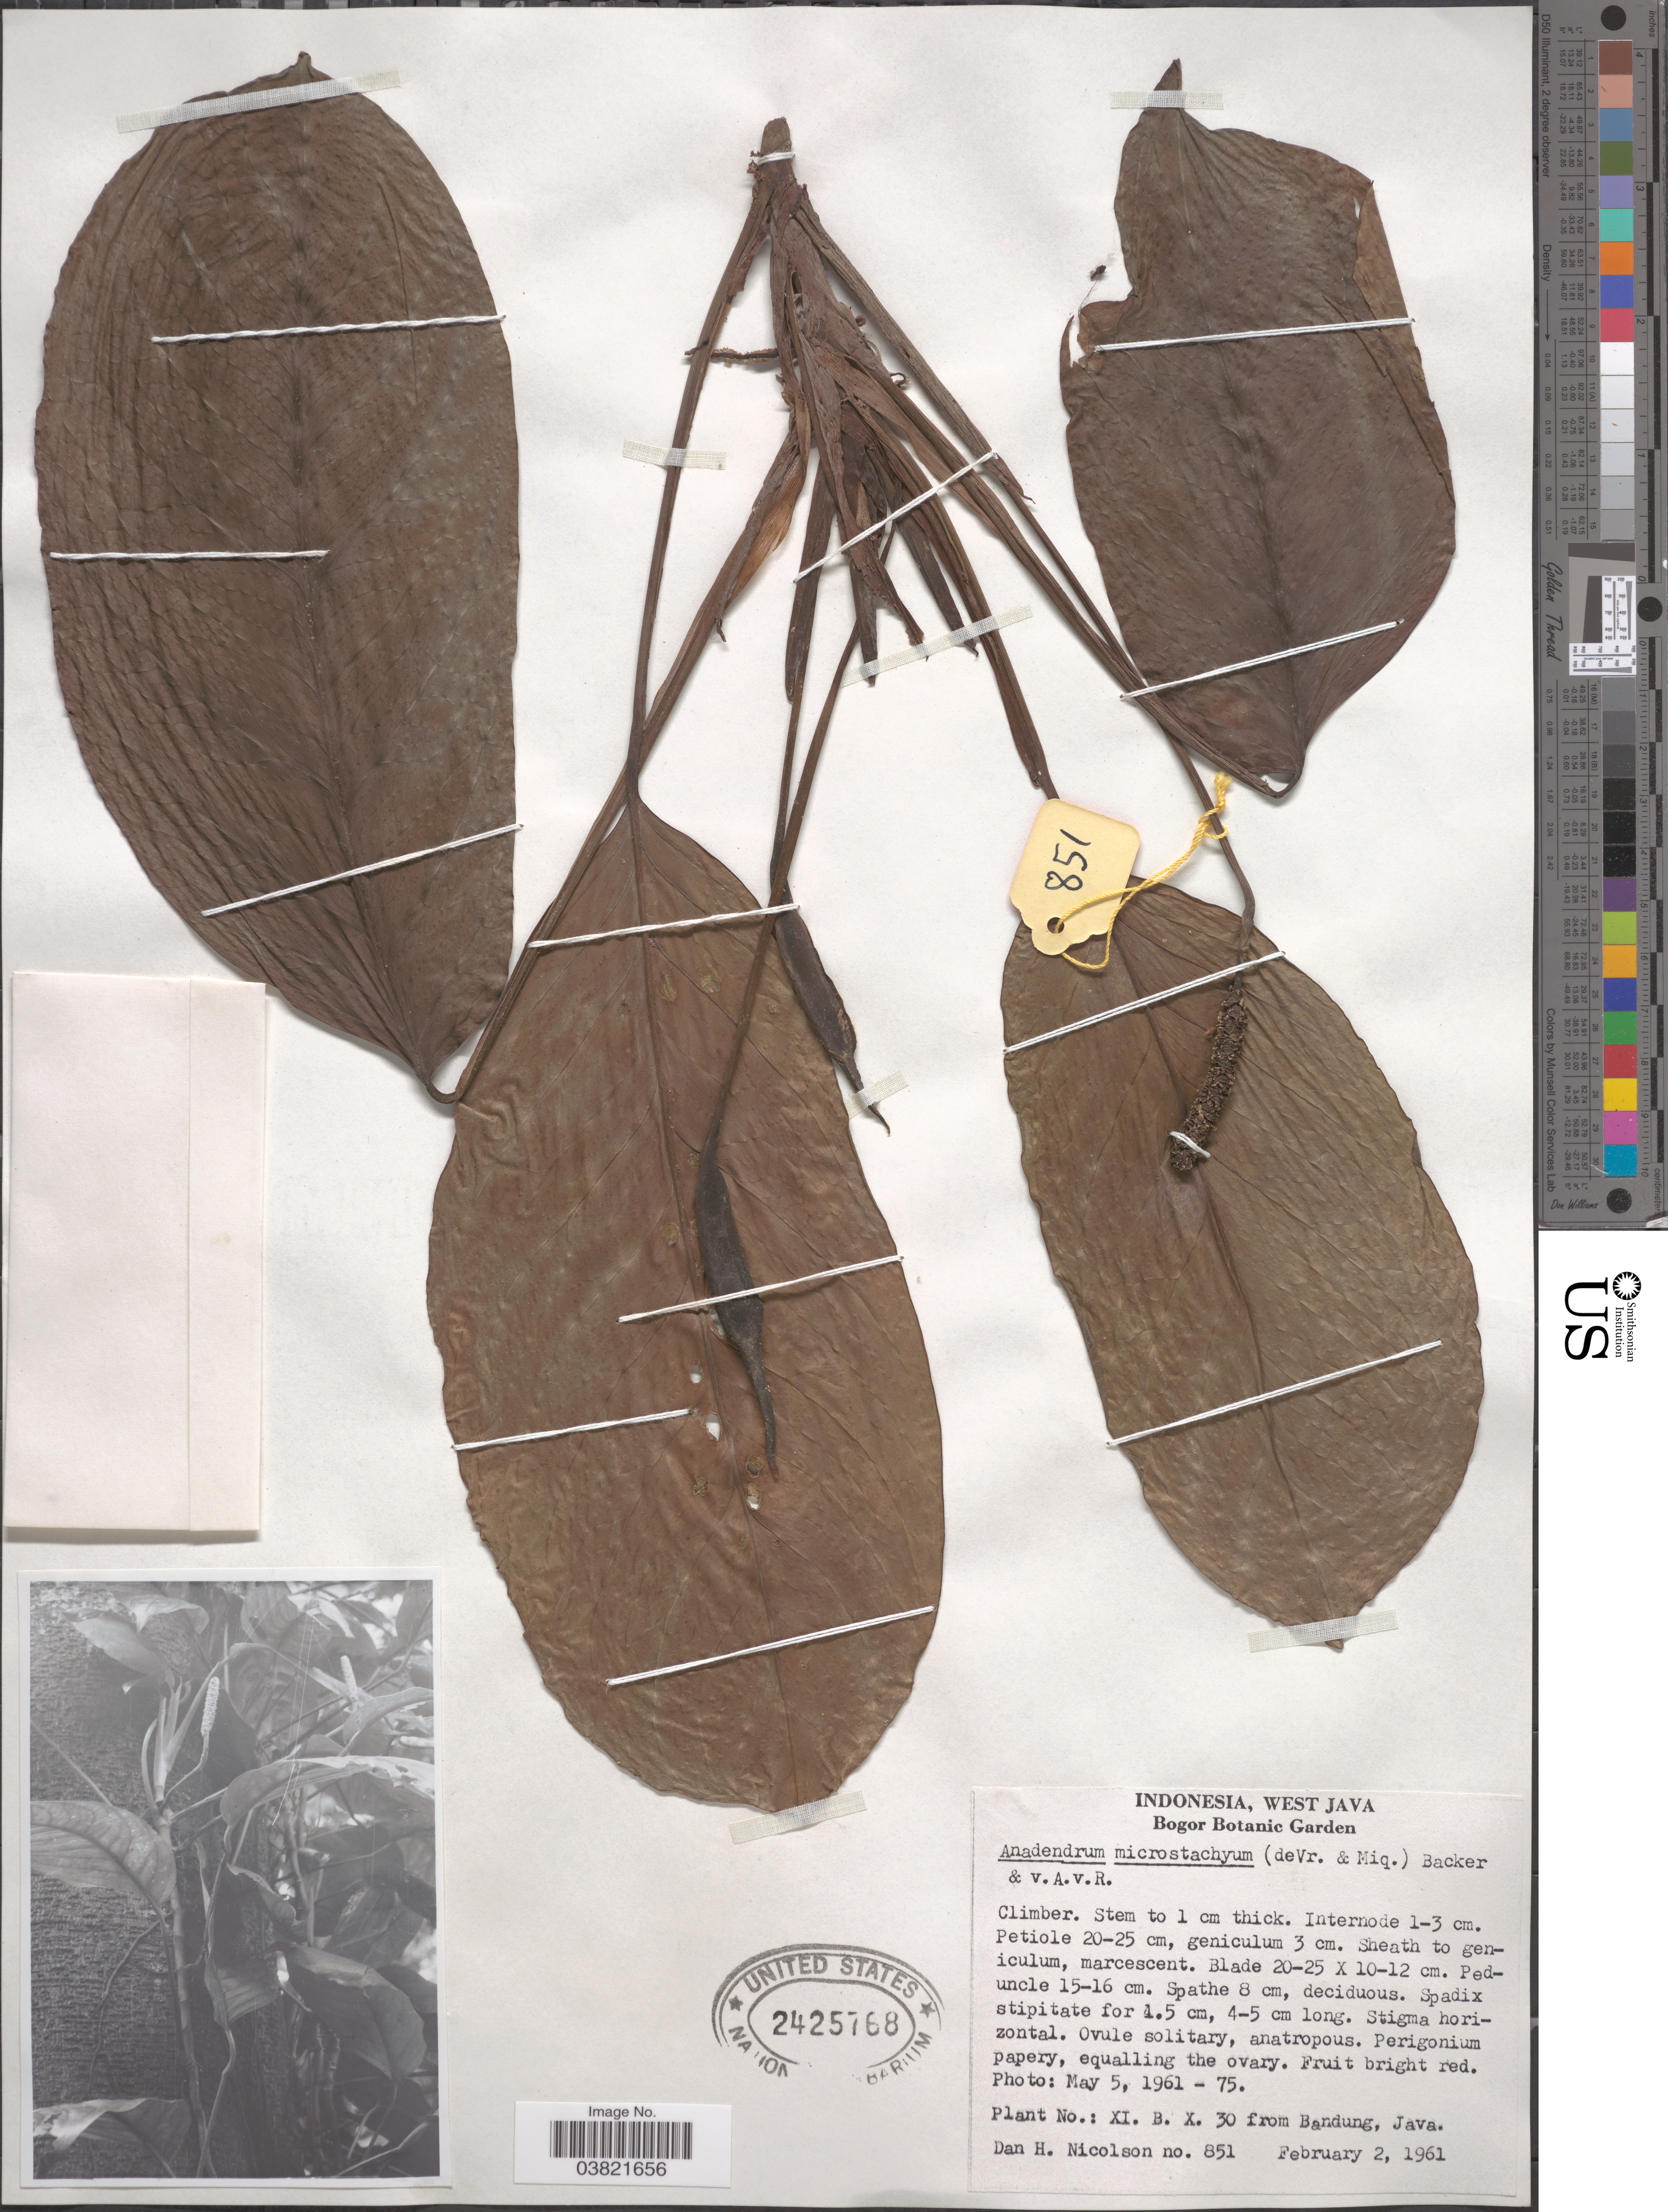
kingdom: Plantae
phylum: Tracheophyta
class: Liliopsida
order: Alismatales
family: Araceae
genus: Anadendrum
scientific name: Anadendrum microstachyum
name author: (de Vriese & Miq.) Backer & Alderw.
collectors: D. H. Nicolson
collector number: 851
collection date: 1961-02-02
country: Indonesia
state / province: Java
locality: West Java. Bogor Botanic Garden. From Bandung, Java.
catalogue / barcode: US 2425768